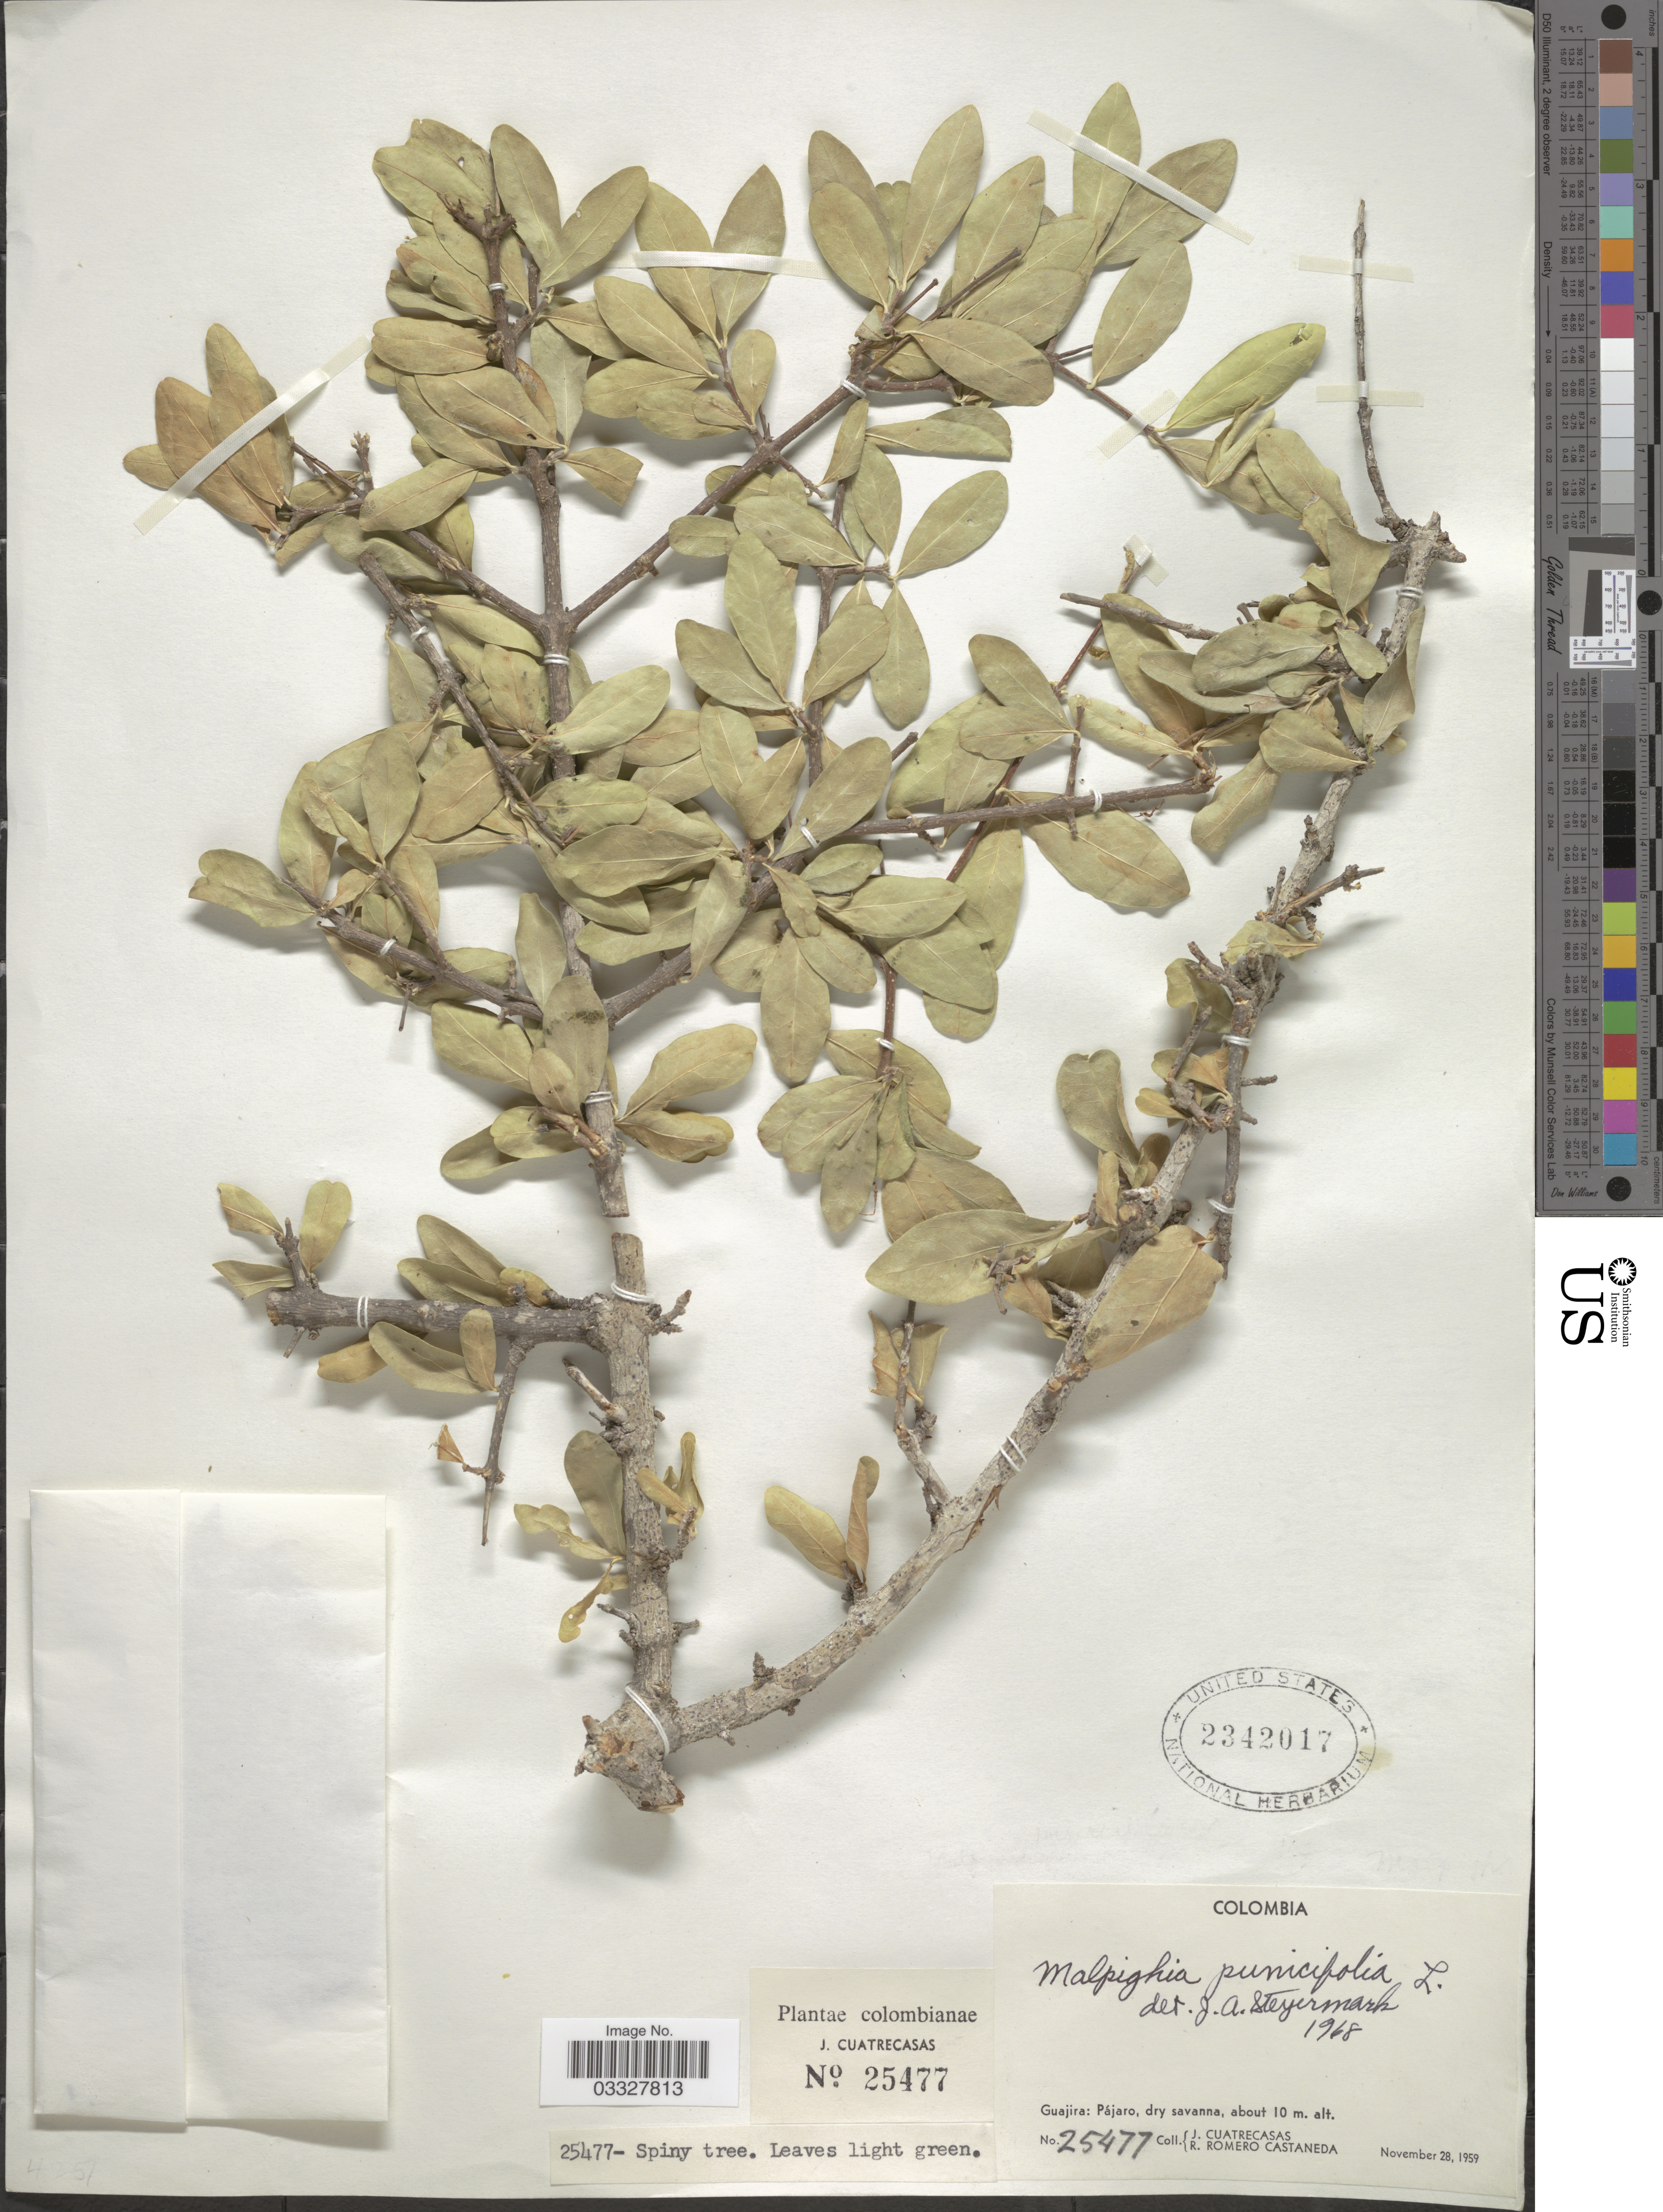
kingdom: Plantae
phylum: Tracheophyta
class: Magnoliopsida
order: Malpighiales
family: Malpighiaceae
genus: Malpighia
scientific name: Malpighia emarginata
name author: DC.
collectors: J. Cuatrecasas & R. Romero Castañeda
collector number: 25477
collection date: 1959-11-28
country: Colombia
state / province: La Guajira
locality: Pájaro.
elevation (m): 10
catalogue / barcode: US 2342017